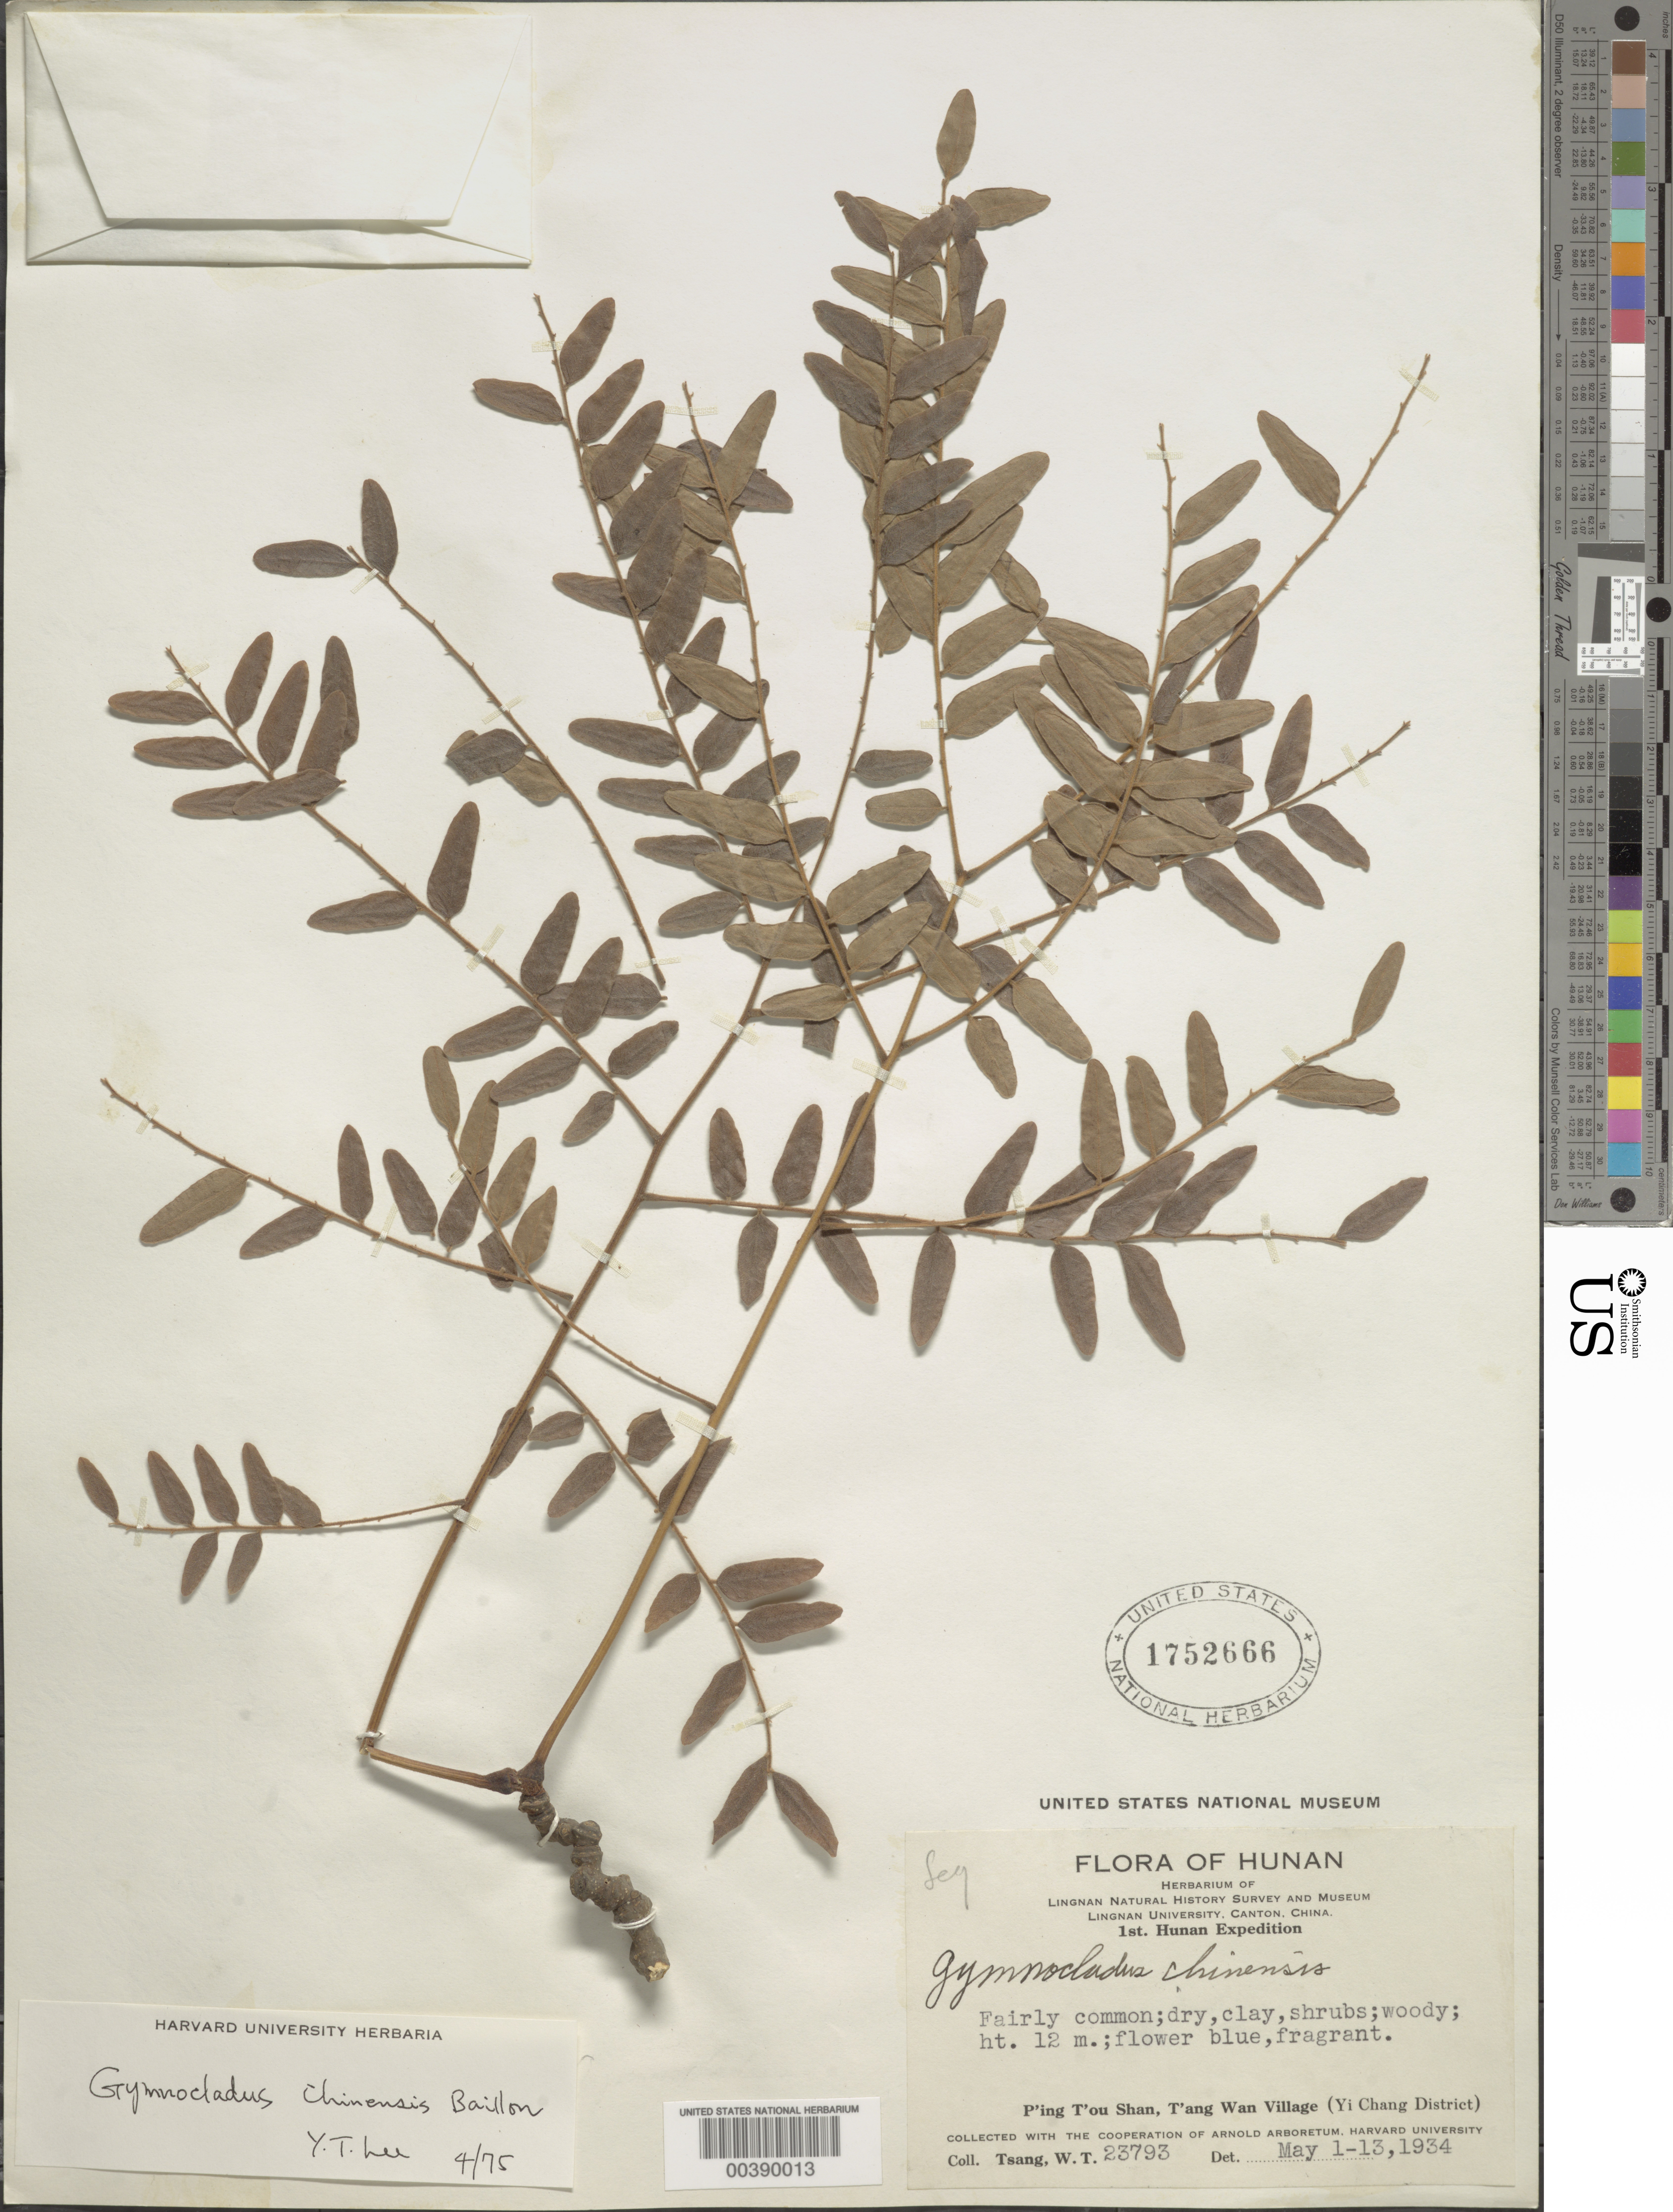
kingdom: Plantae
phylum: Tracheophyta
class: Magnoliopsida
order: Fabales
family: Fabaceae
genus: Gymnocladus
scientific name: Gymnocladus chinensis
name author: Baill.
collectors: W. T. Tsang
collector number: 23793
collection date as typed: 01 May 1934 to 13 May 1934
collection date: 1934-05-01/1934-05-13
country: China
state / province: Hunan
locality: P'ing t'ou shan, t'ang wan village (yi chang dist.). [province questionable: could be chekiang (zhejiang) or hupeh (hubei).]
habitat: Dry, clay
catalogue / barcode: US 1752666